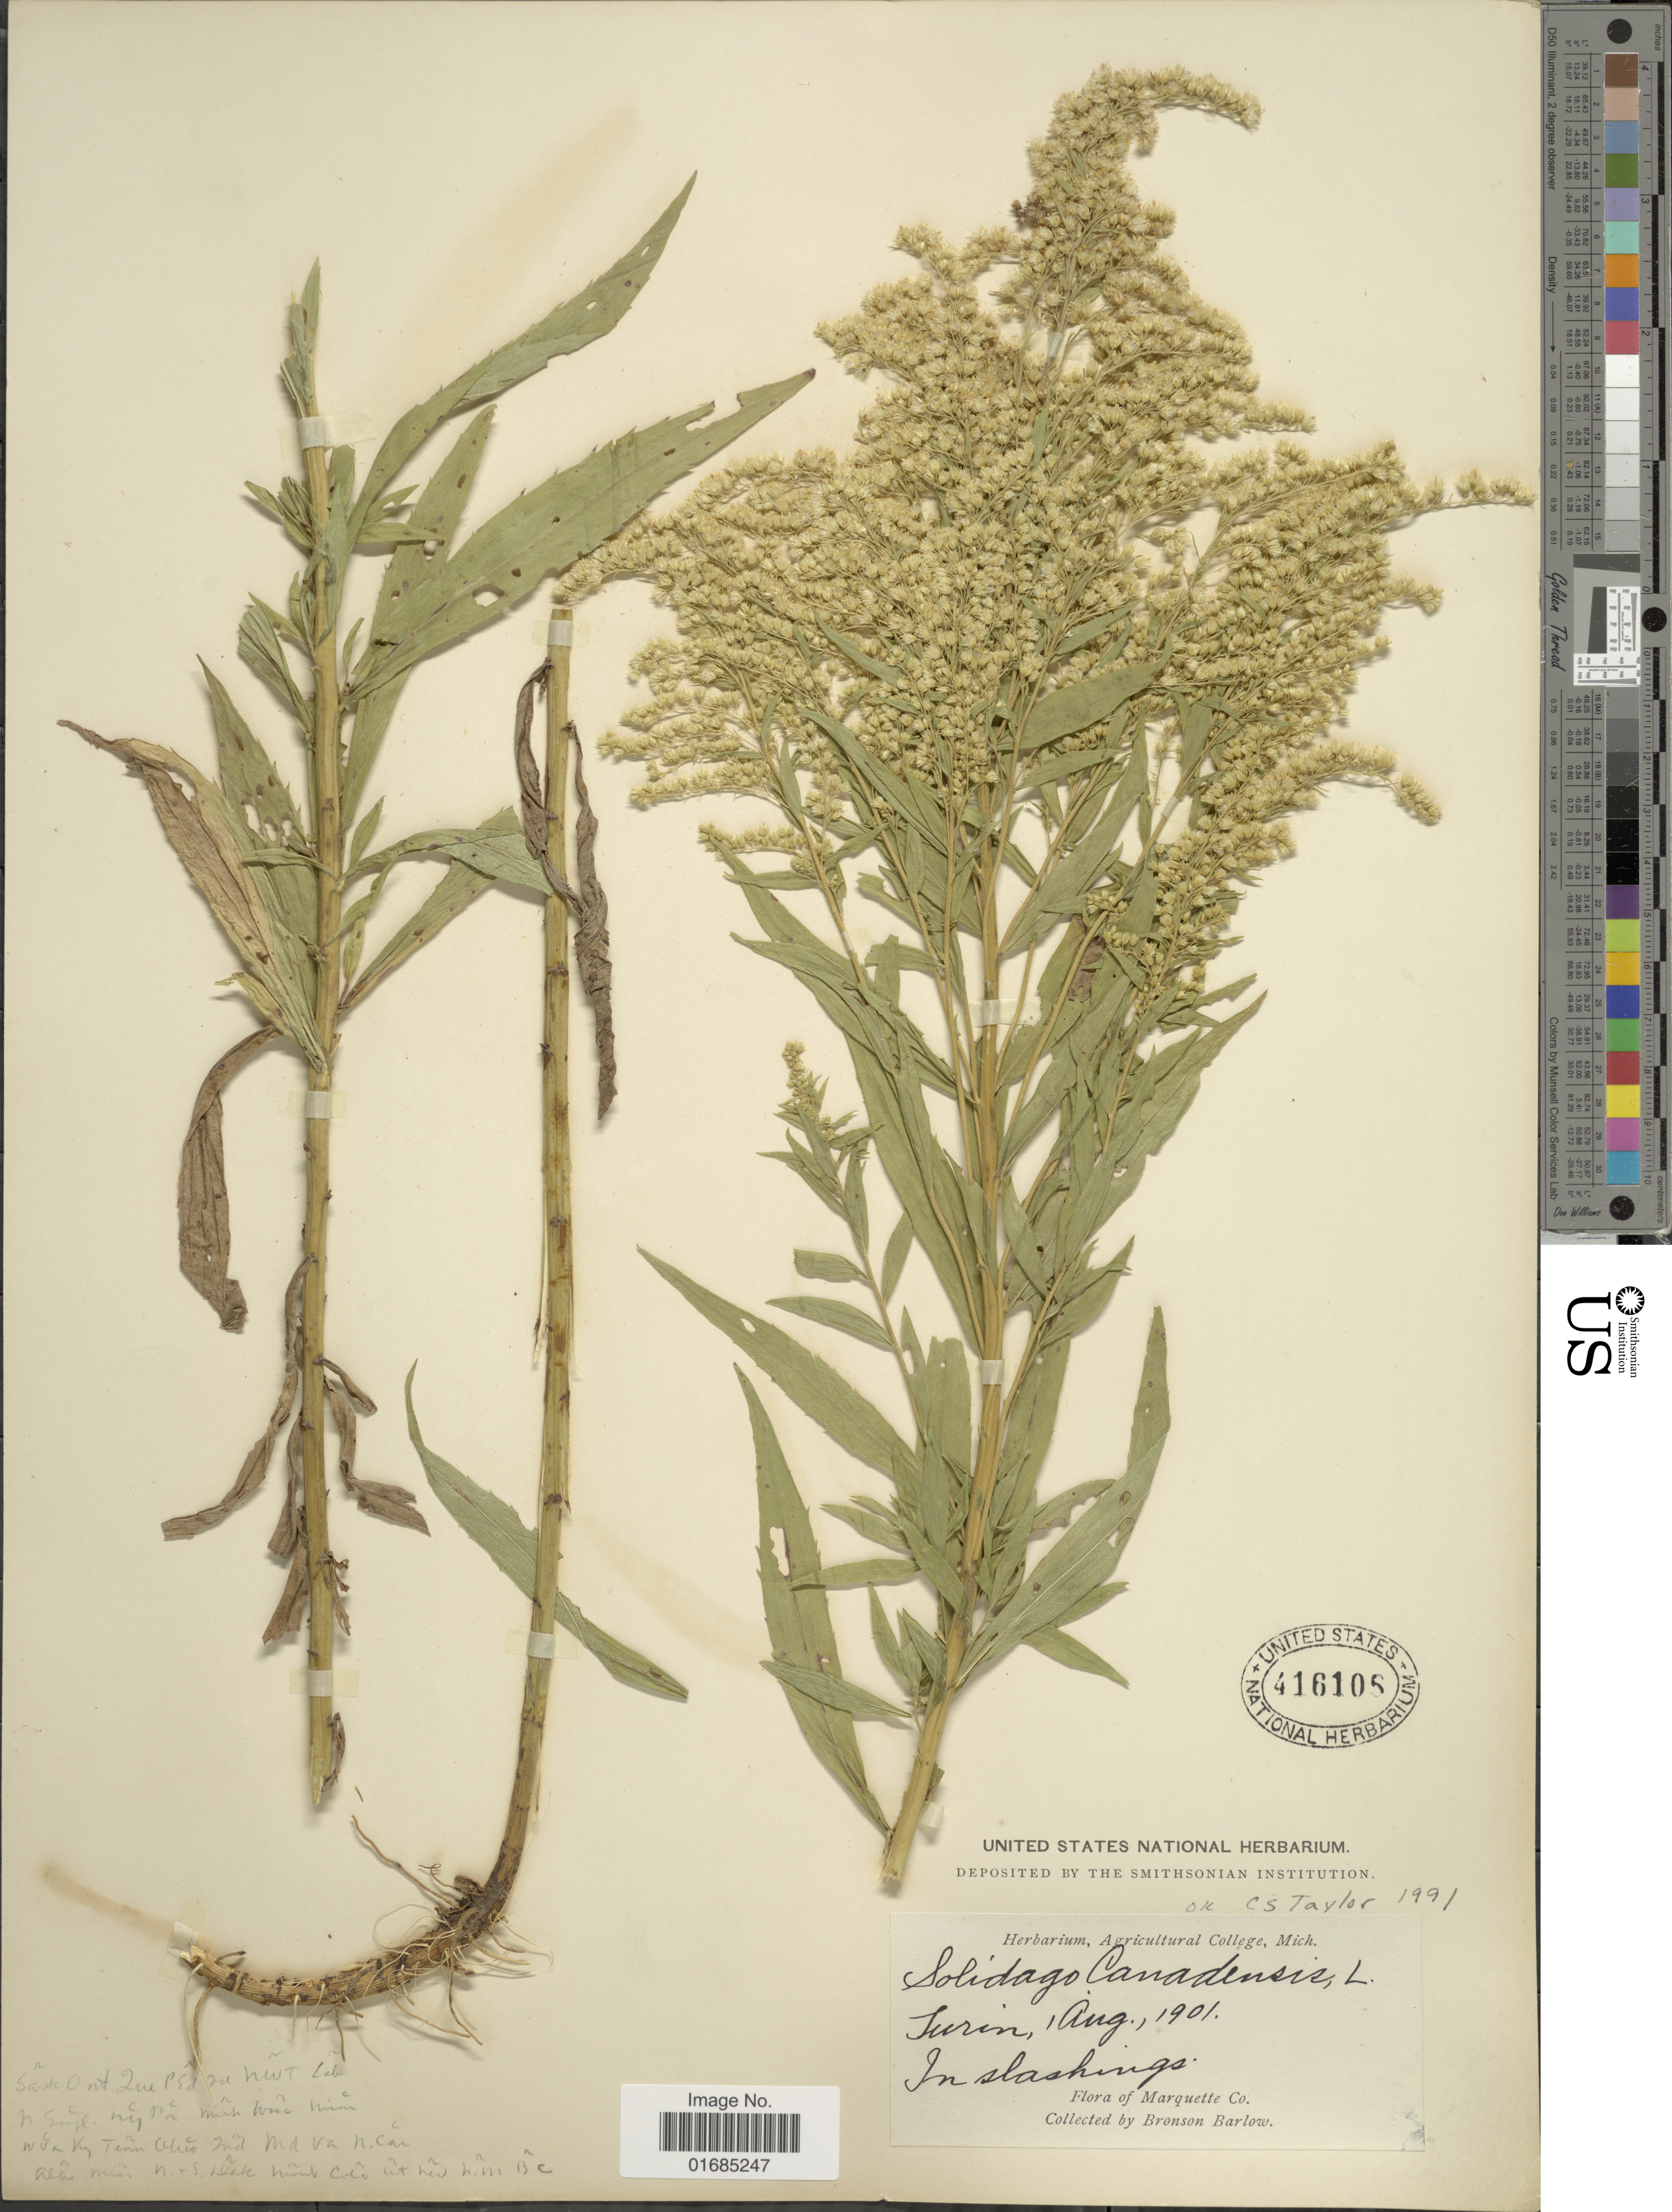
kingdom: Plantae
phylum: Tracheophyta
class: Magnoliopsida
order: Asterales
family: Asteraceae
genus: Solidago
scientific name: Solidago canadensis var. canadensis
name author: L.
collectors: Barlow, B.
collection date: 1901-08-01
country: United States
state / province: Michigan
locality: Marquette Co. Turin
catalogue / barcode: US 416108